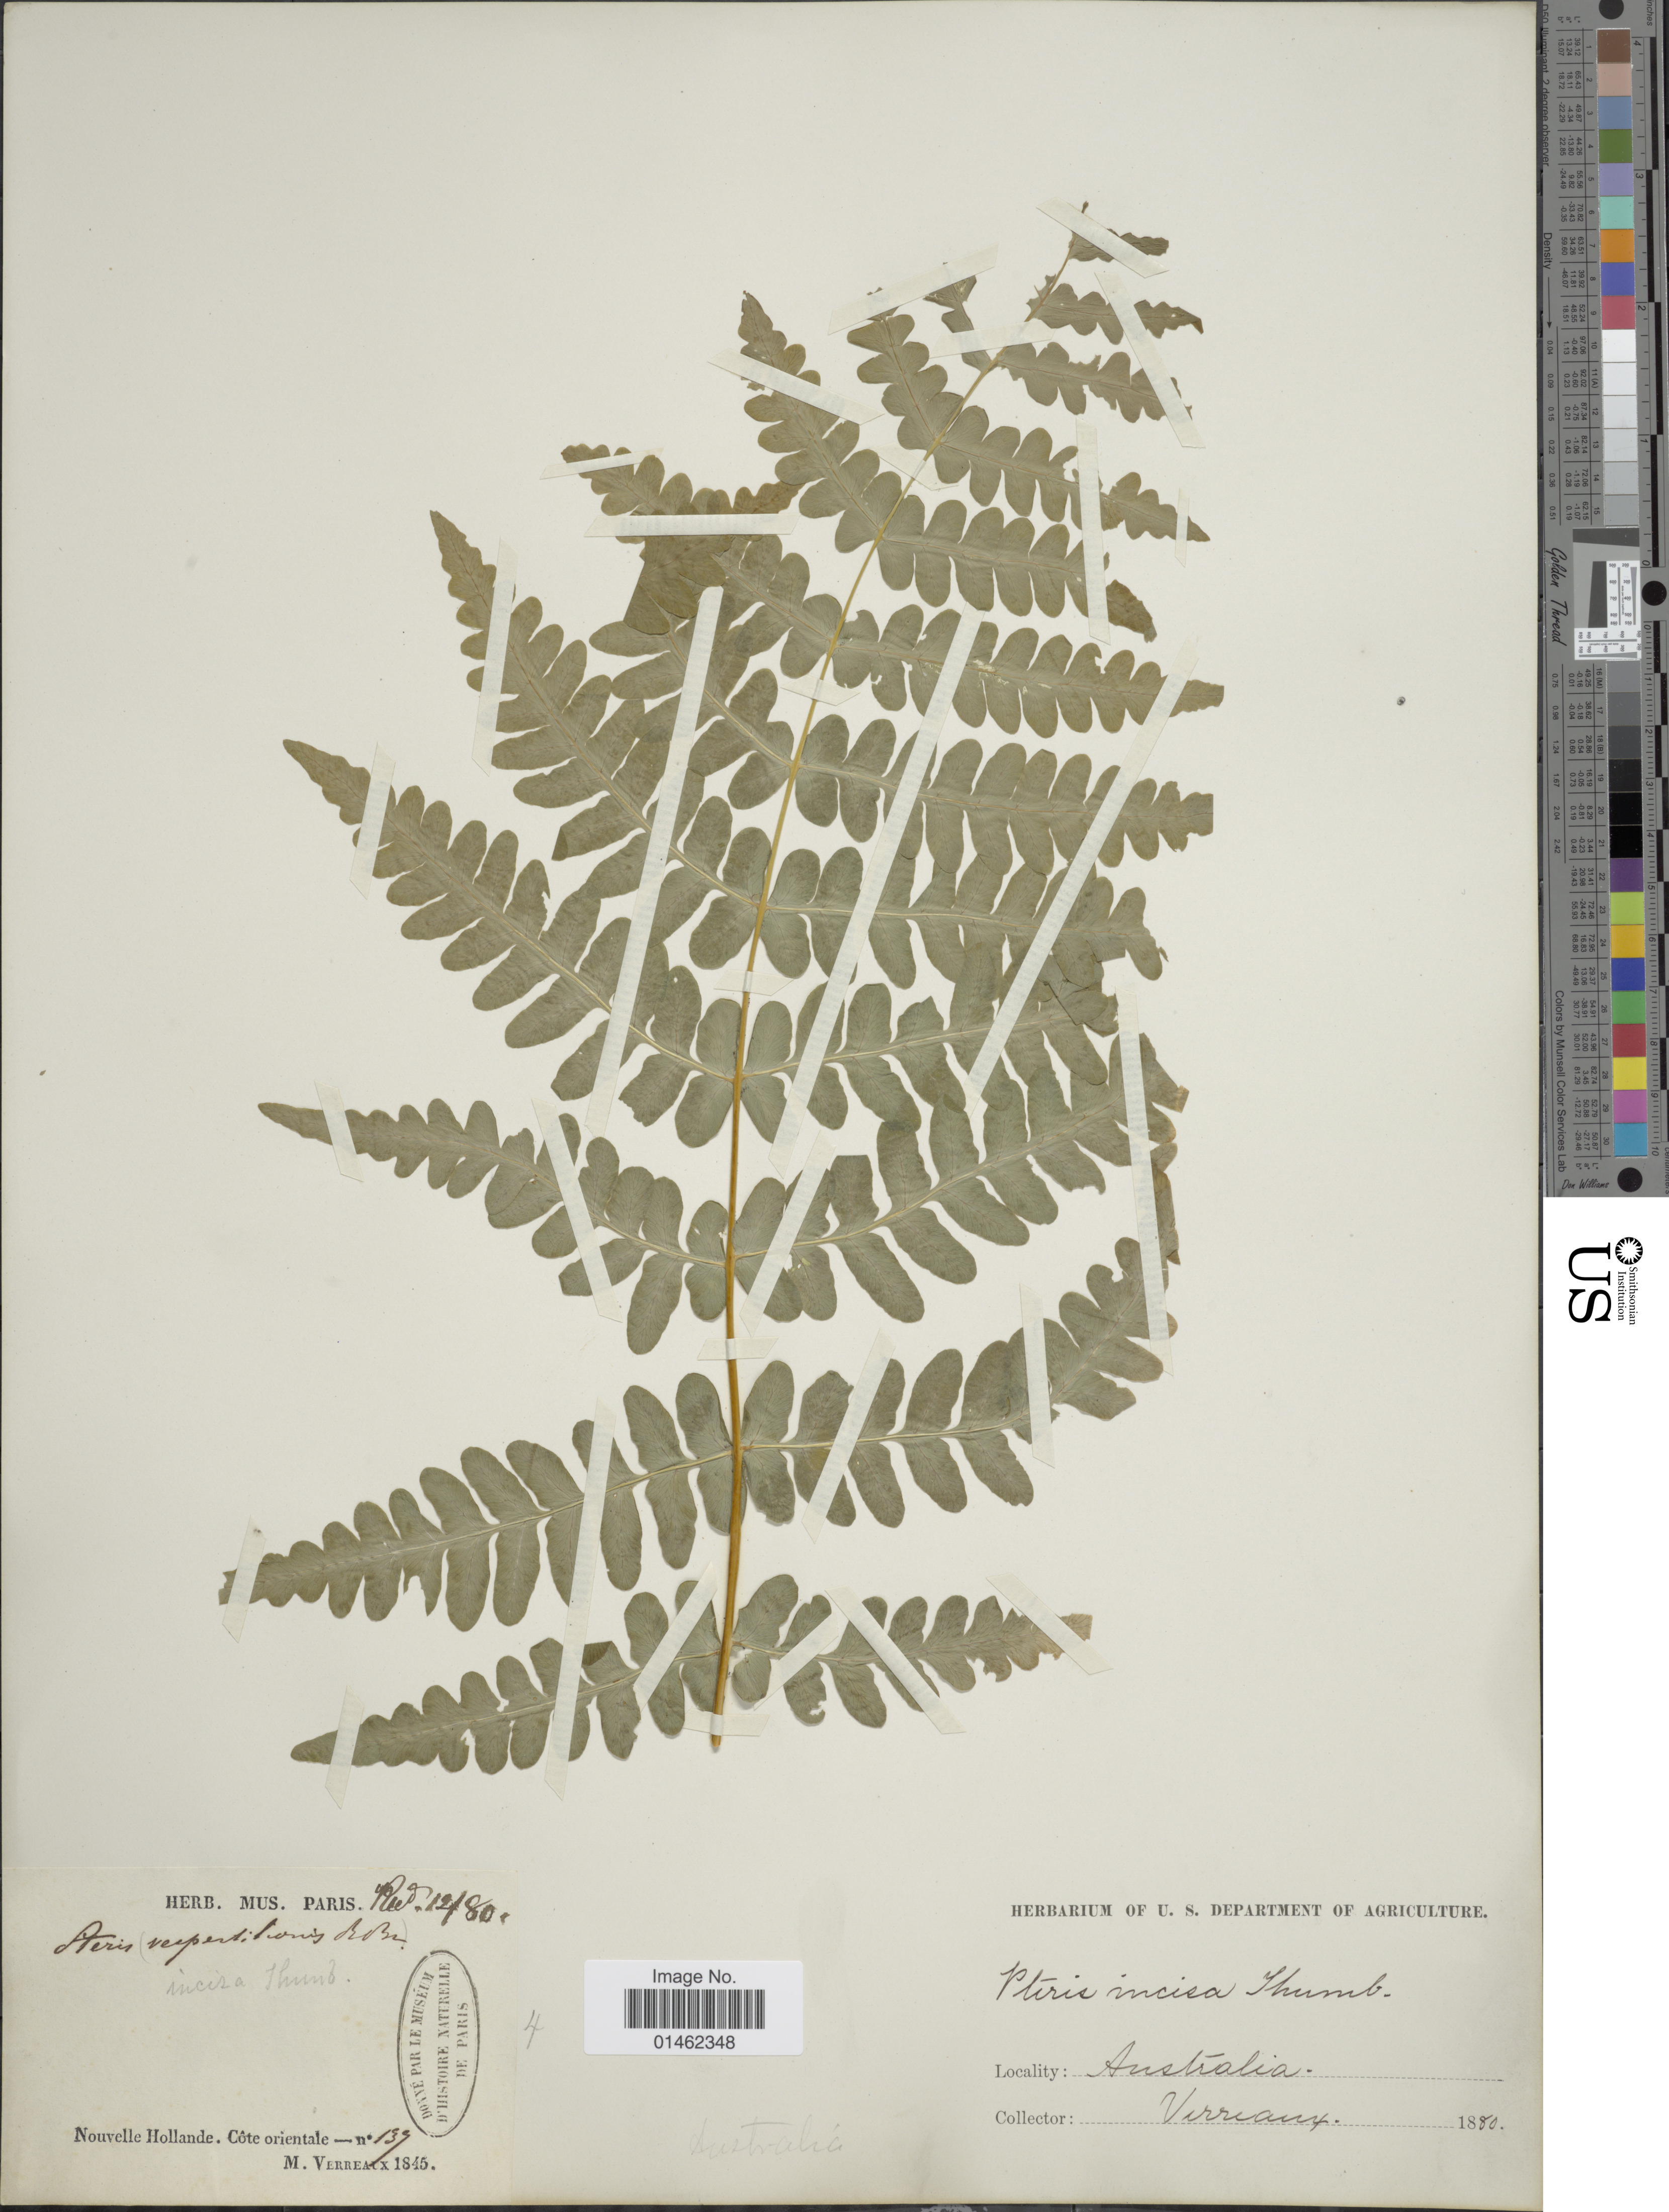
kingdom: Plantae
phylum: Tracheophyta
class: Polypodiopsida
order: Polypodiales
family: Dennstaedtiaceae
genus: Histiopteris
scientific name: Histiopteris incisa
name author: (Thunb.) J. Sm.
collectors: M. Verreaux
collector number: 137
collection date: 1880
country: Australia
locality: Nouvelle Hollande, Côte orientale